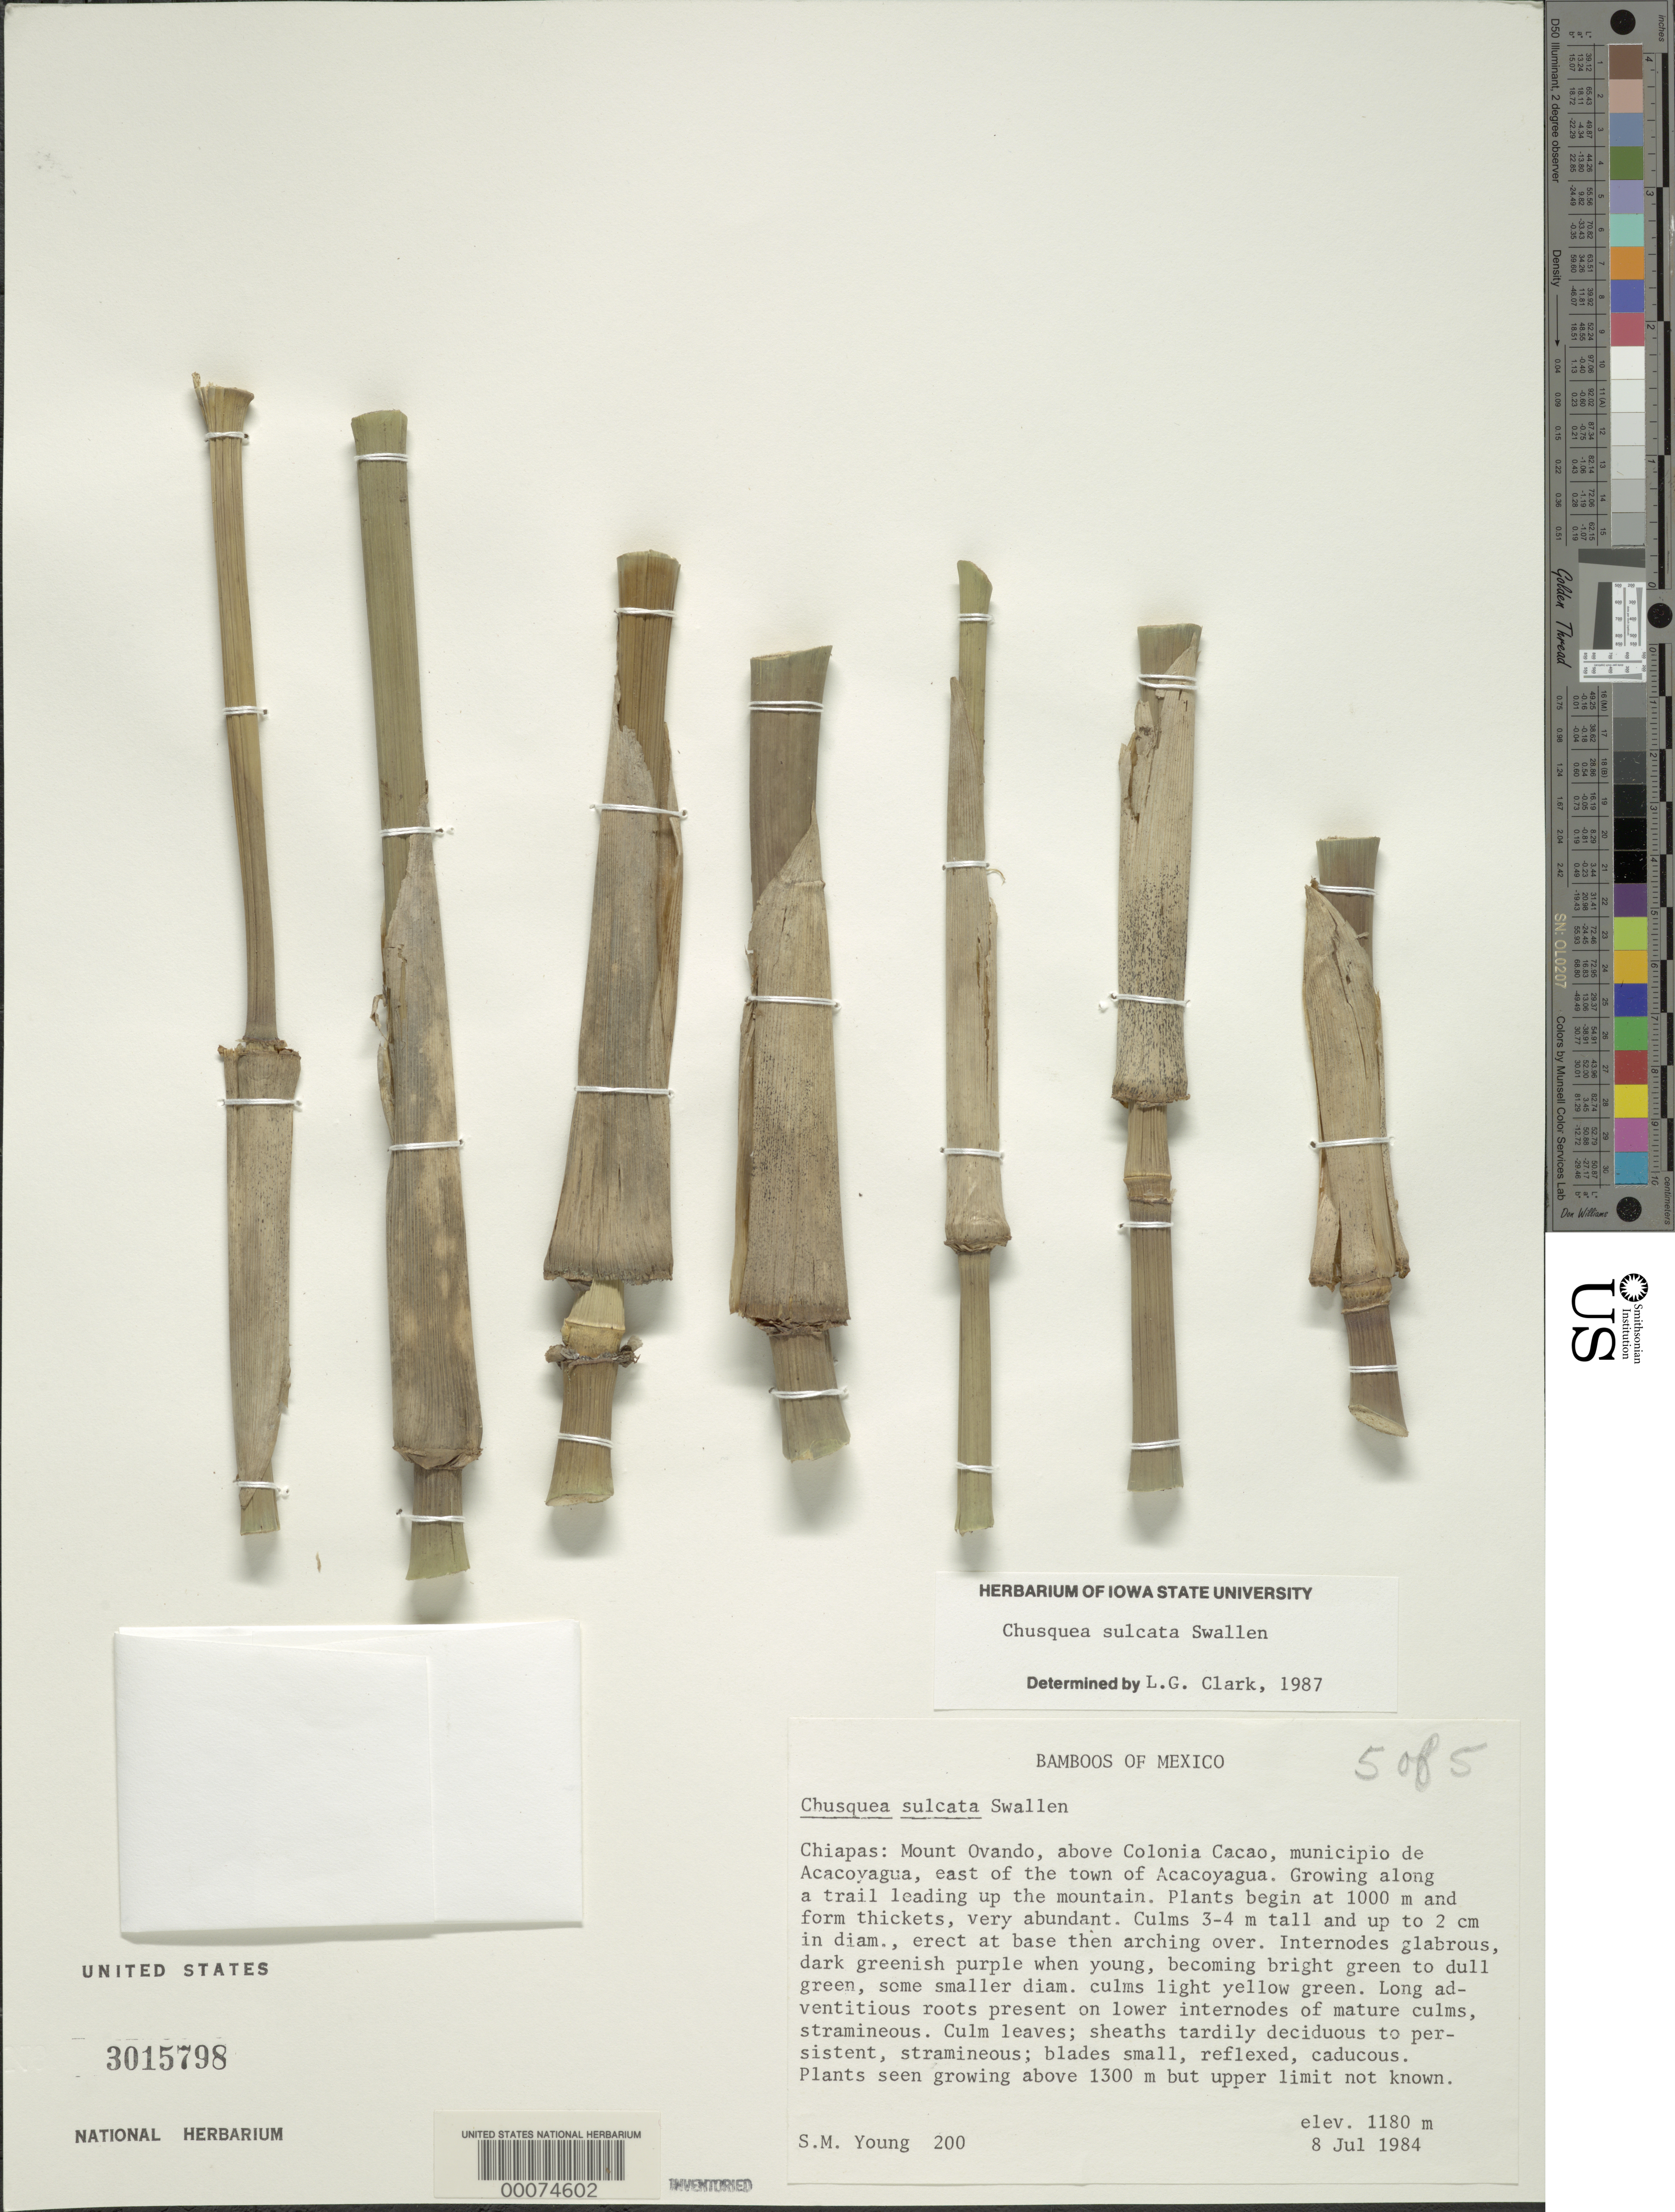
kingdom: Plantae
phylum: Tracheophyta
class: Liliopsida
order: Poales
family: Poaceae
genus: Chusquea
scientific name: Chusquea sulcata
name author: Swallen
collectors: S. Young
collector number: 200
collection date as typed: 08 Jul 1984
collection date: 1984-07-08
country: Mexico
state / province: Chiapas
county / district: Acacoyagua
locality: Mount Ovando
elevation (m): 1180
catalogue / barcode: US 3015798